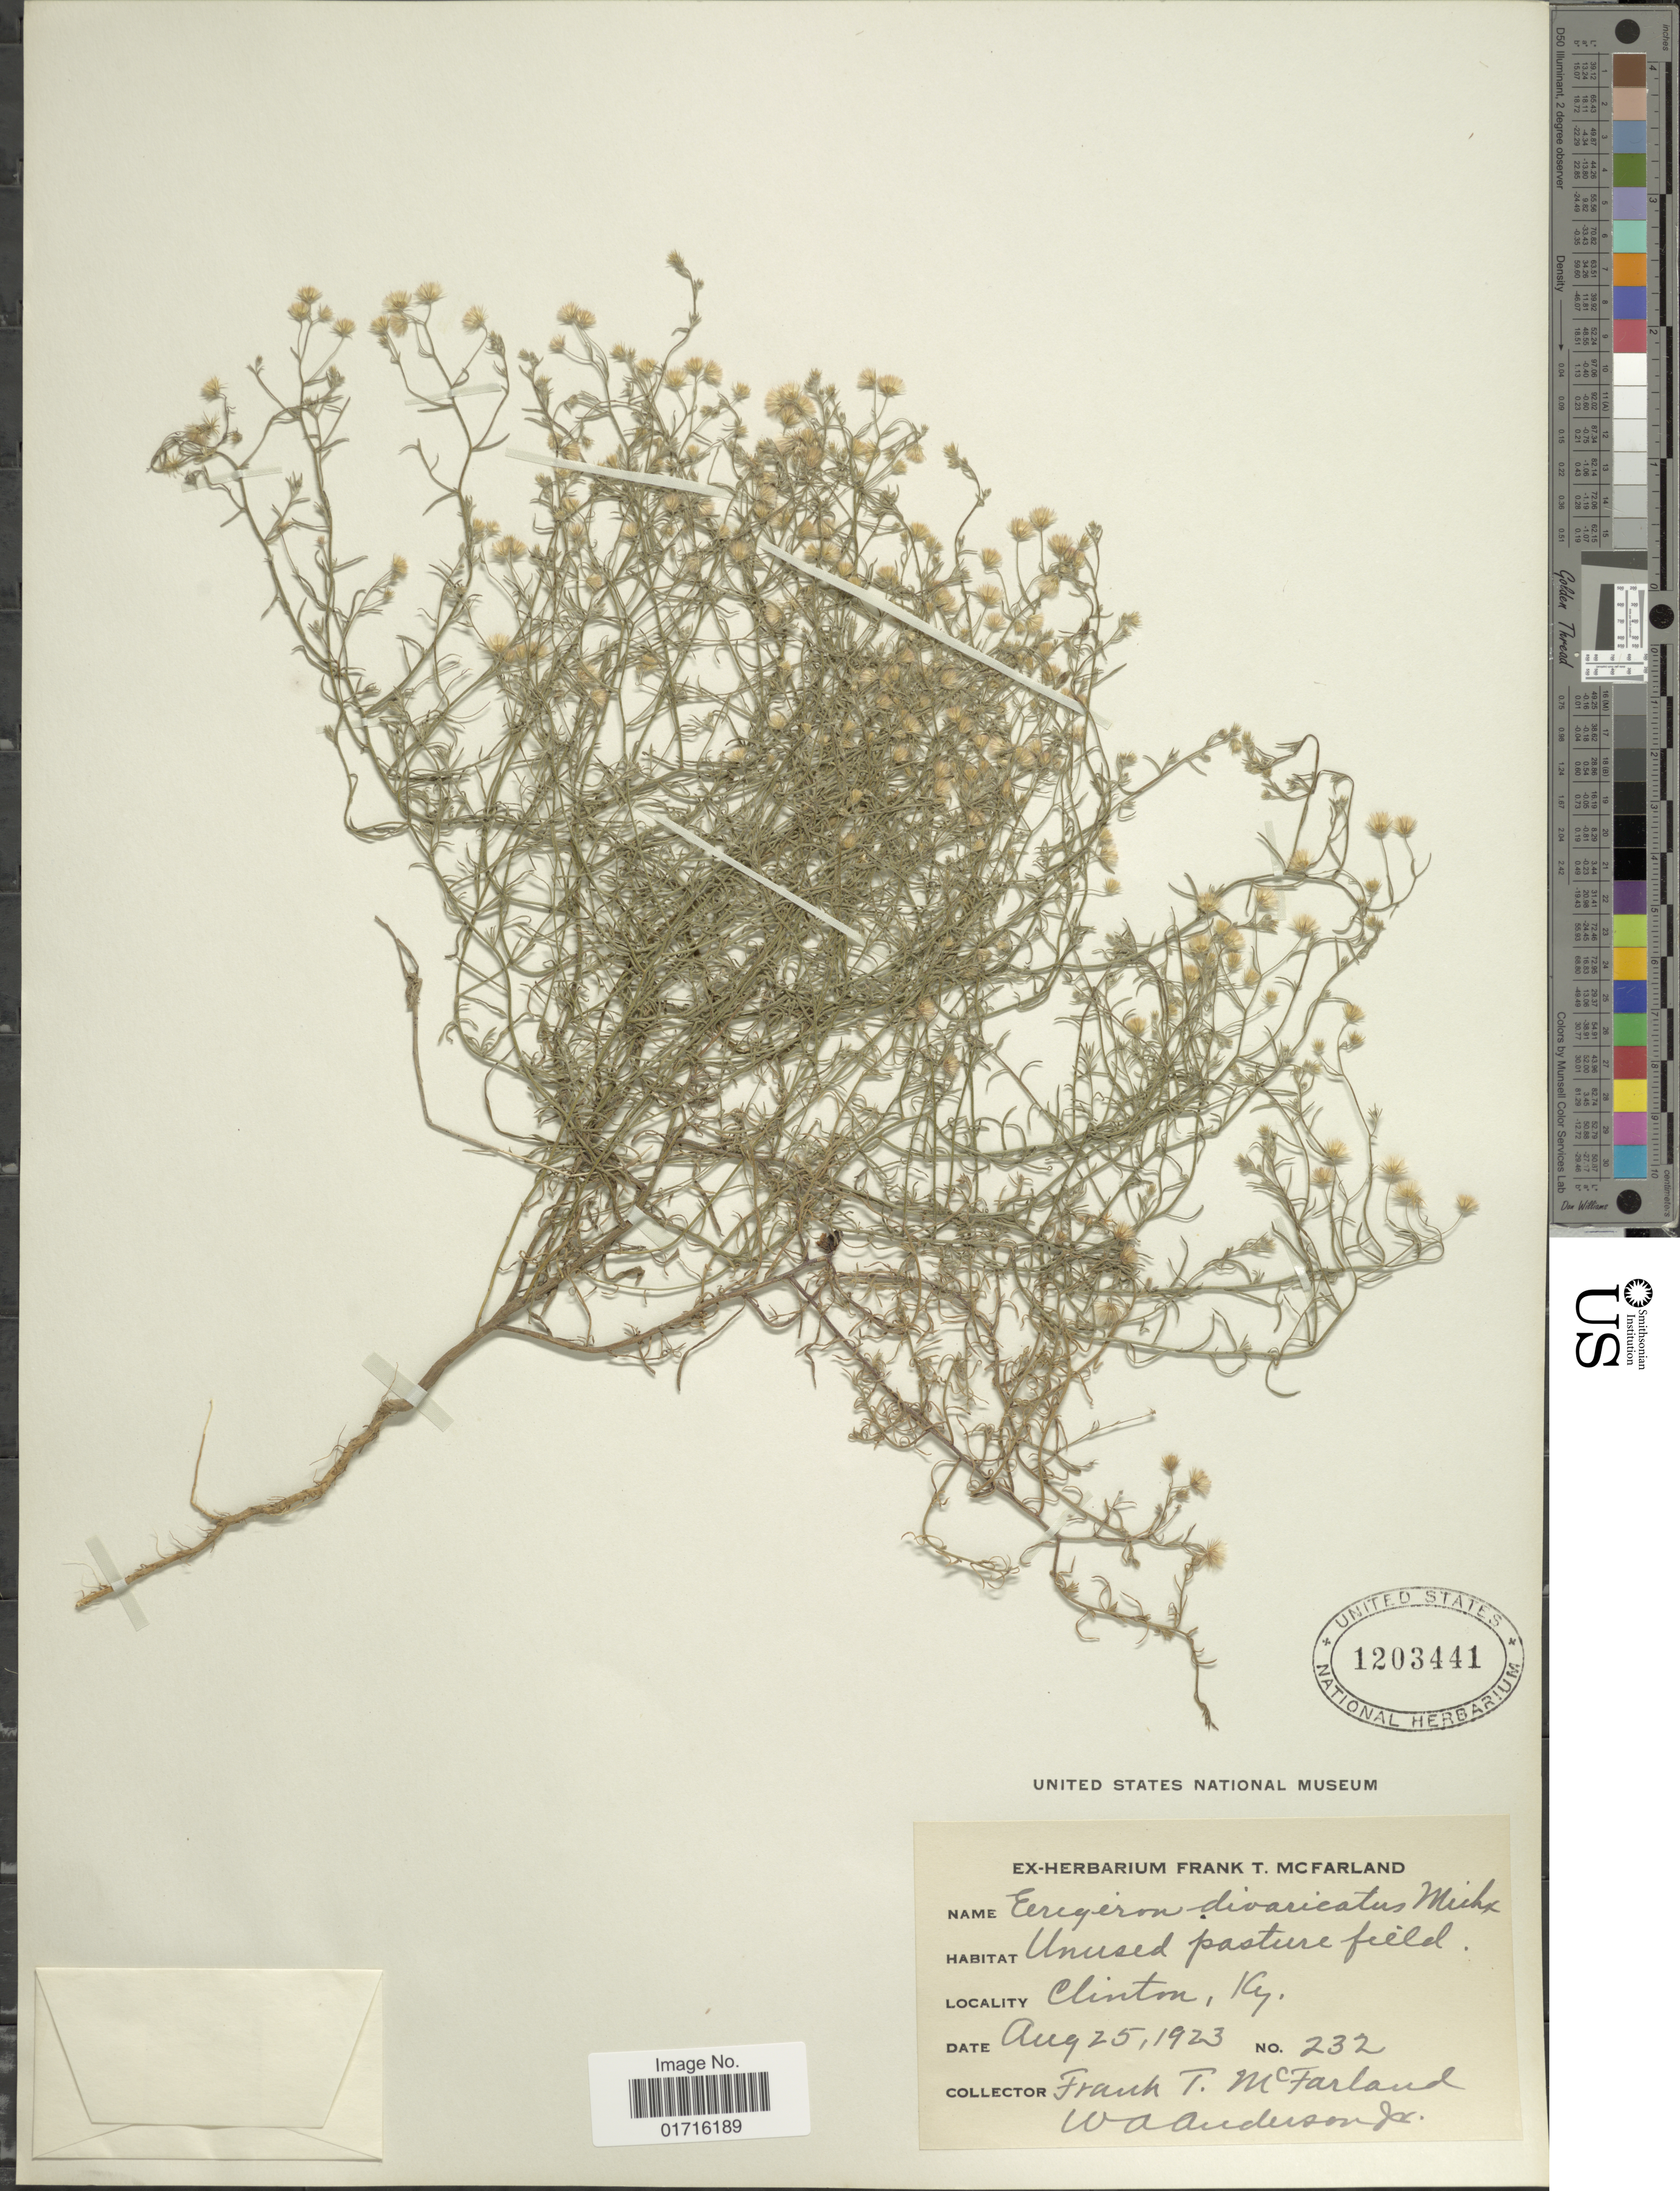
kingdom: Plantae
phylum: Tracheophyta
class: Magnoliopsida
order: Asterales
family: Asteraceae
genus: Conyza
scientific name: Conyza divaricata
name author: Spreng.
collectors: F. McFarland & W. A. Anderson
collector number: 232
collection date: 1923-08-25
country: United States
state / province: Kentucky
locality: Clinton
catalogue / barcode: US 1203441